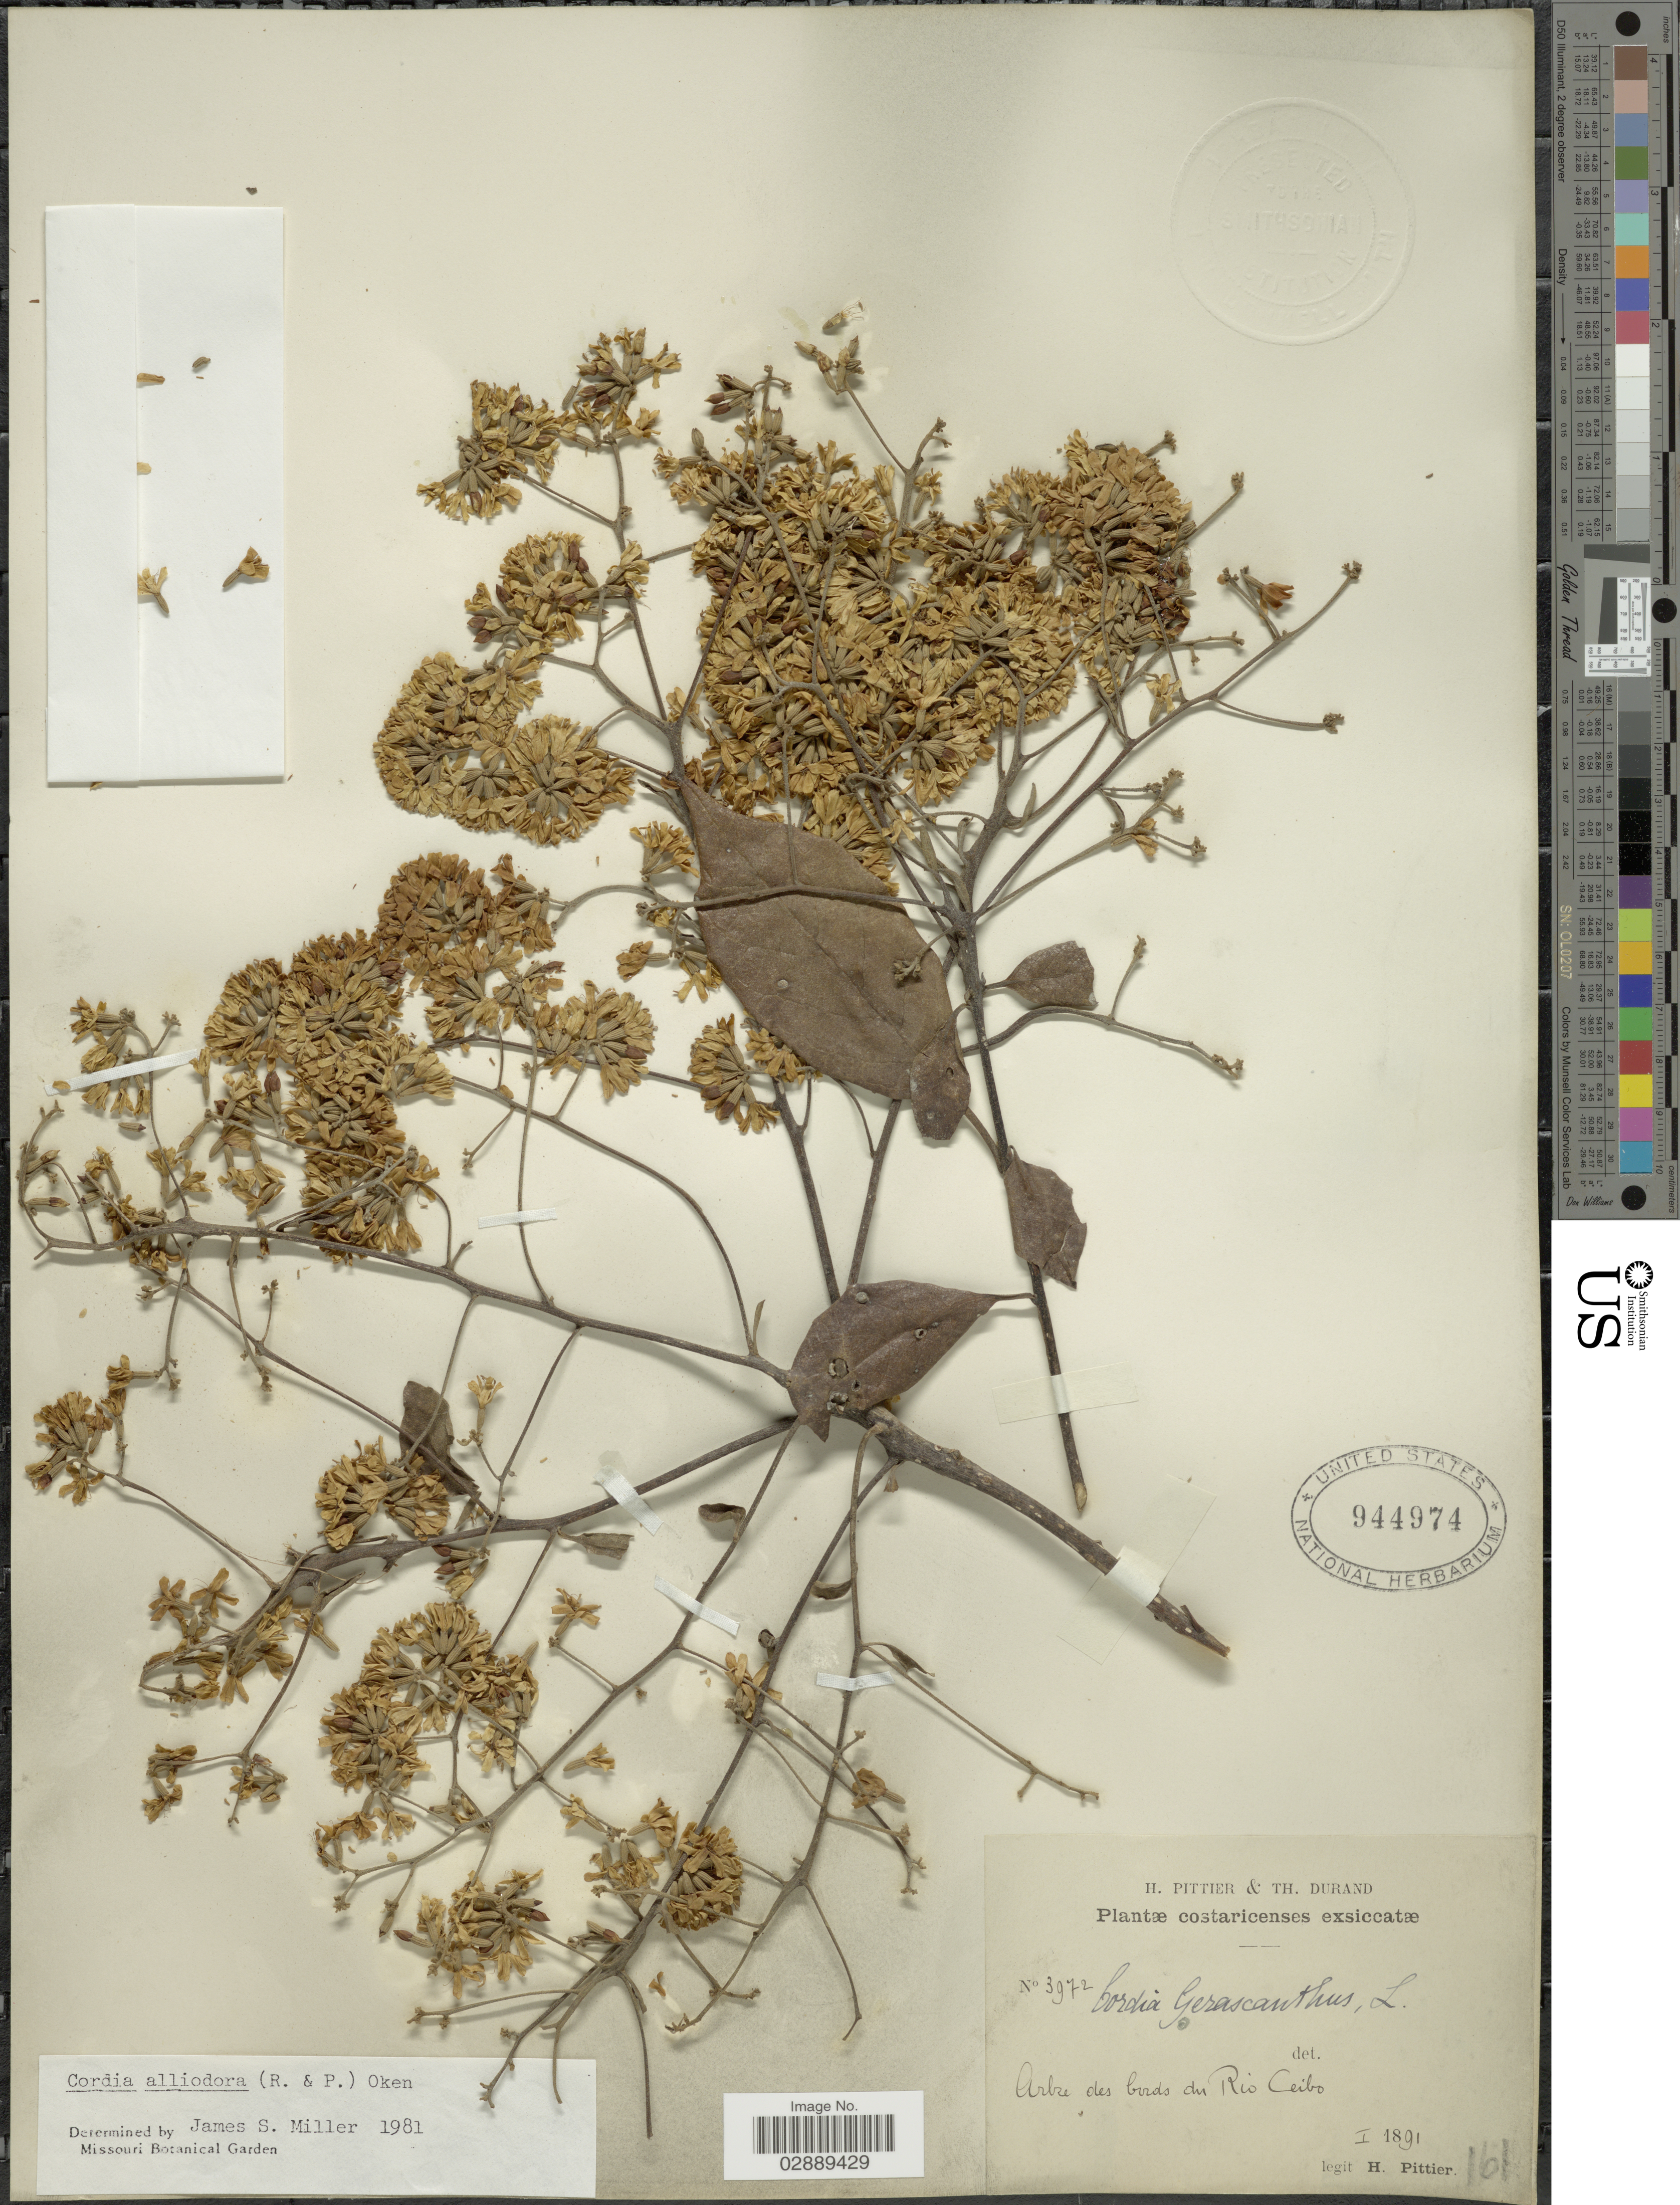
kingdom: Plantae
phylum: Tracheophyta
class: Magnoliopsida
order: Boraginales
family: Cordiaceae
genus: Cordia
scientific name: Cordia alliodora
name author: (Ruiz & Pav.) Oken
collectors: H. F. Pittier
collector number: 3972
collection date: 1891-01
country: Costa Rica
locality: Arbre des bords du Rio Ceibo.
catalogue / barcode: US 944974